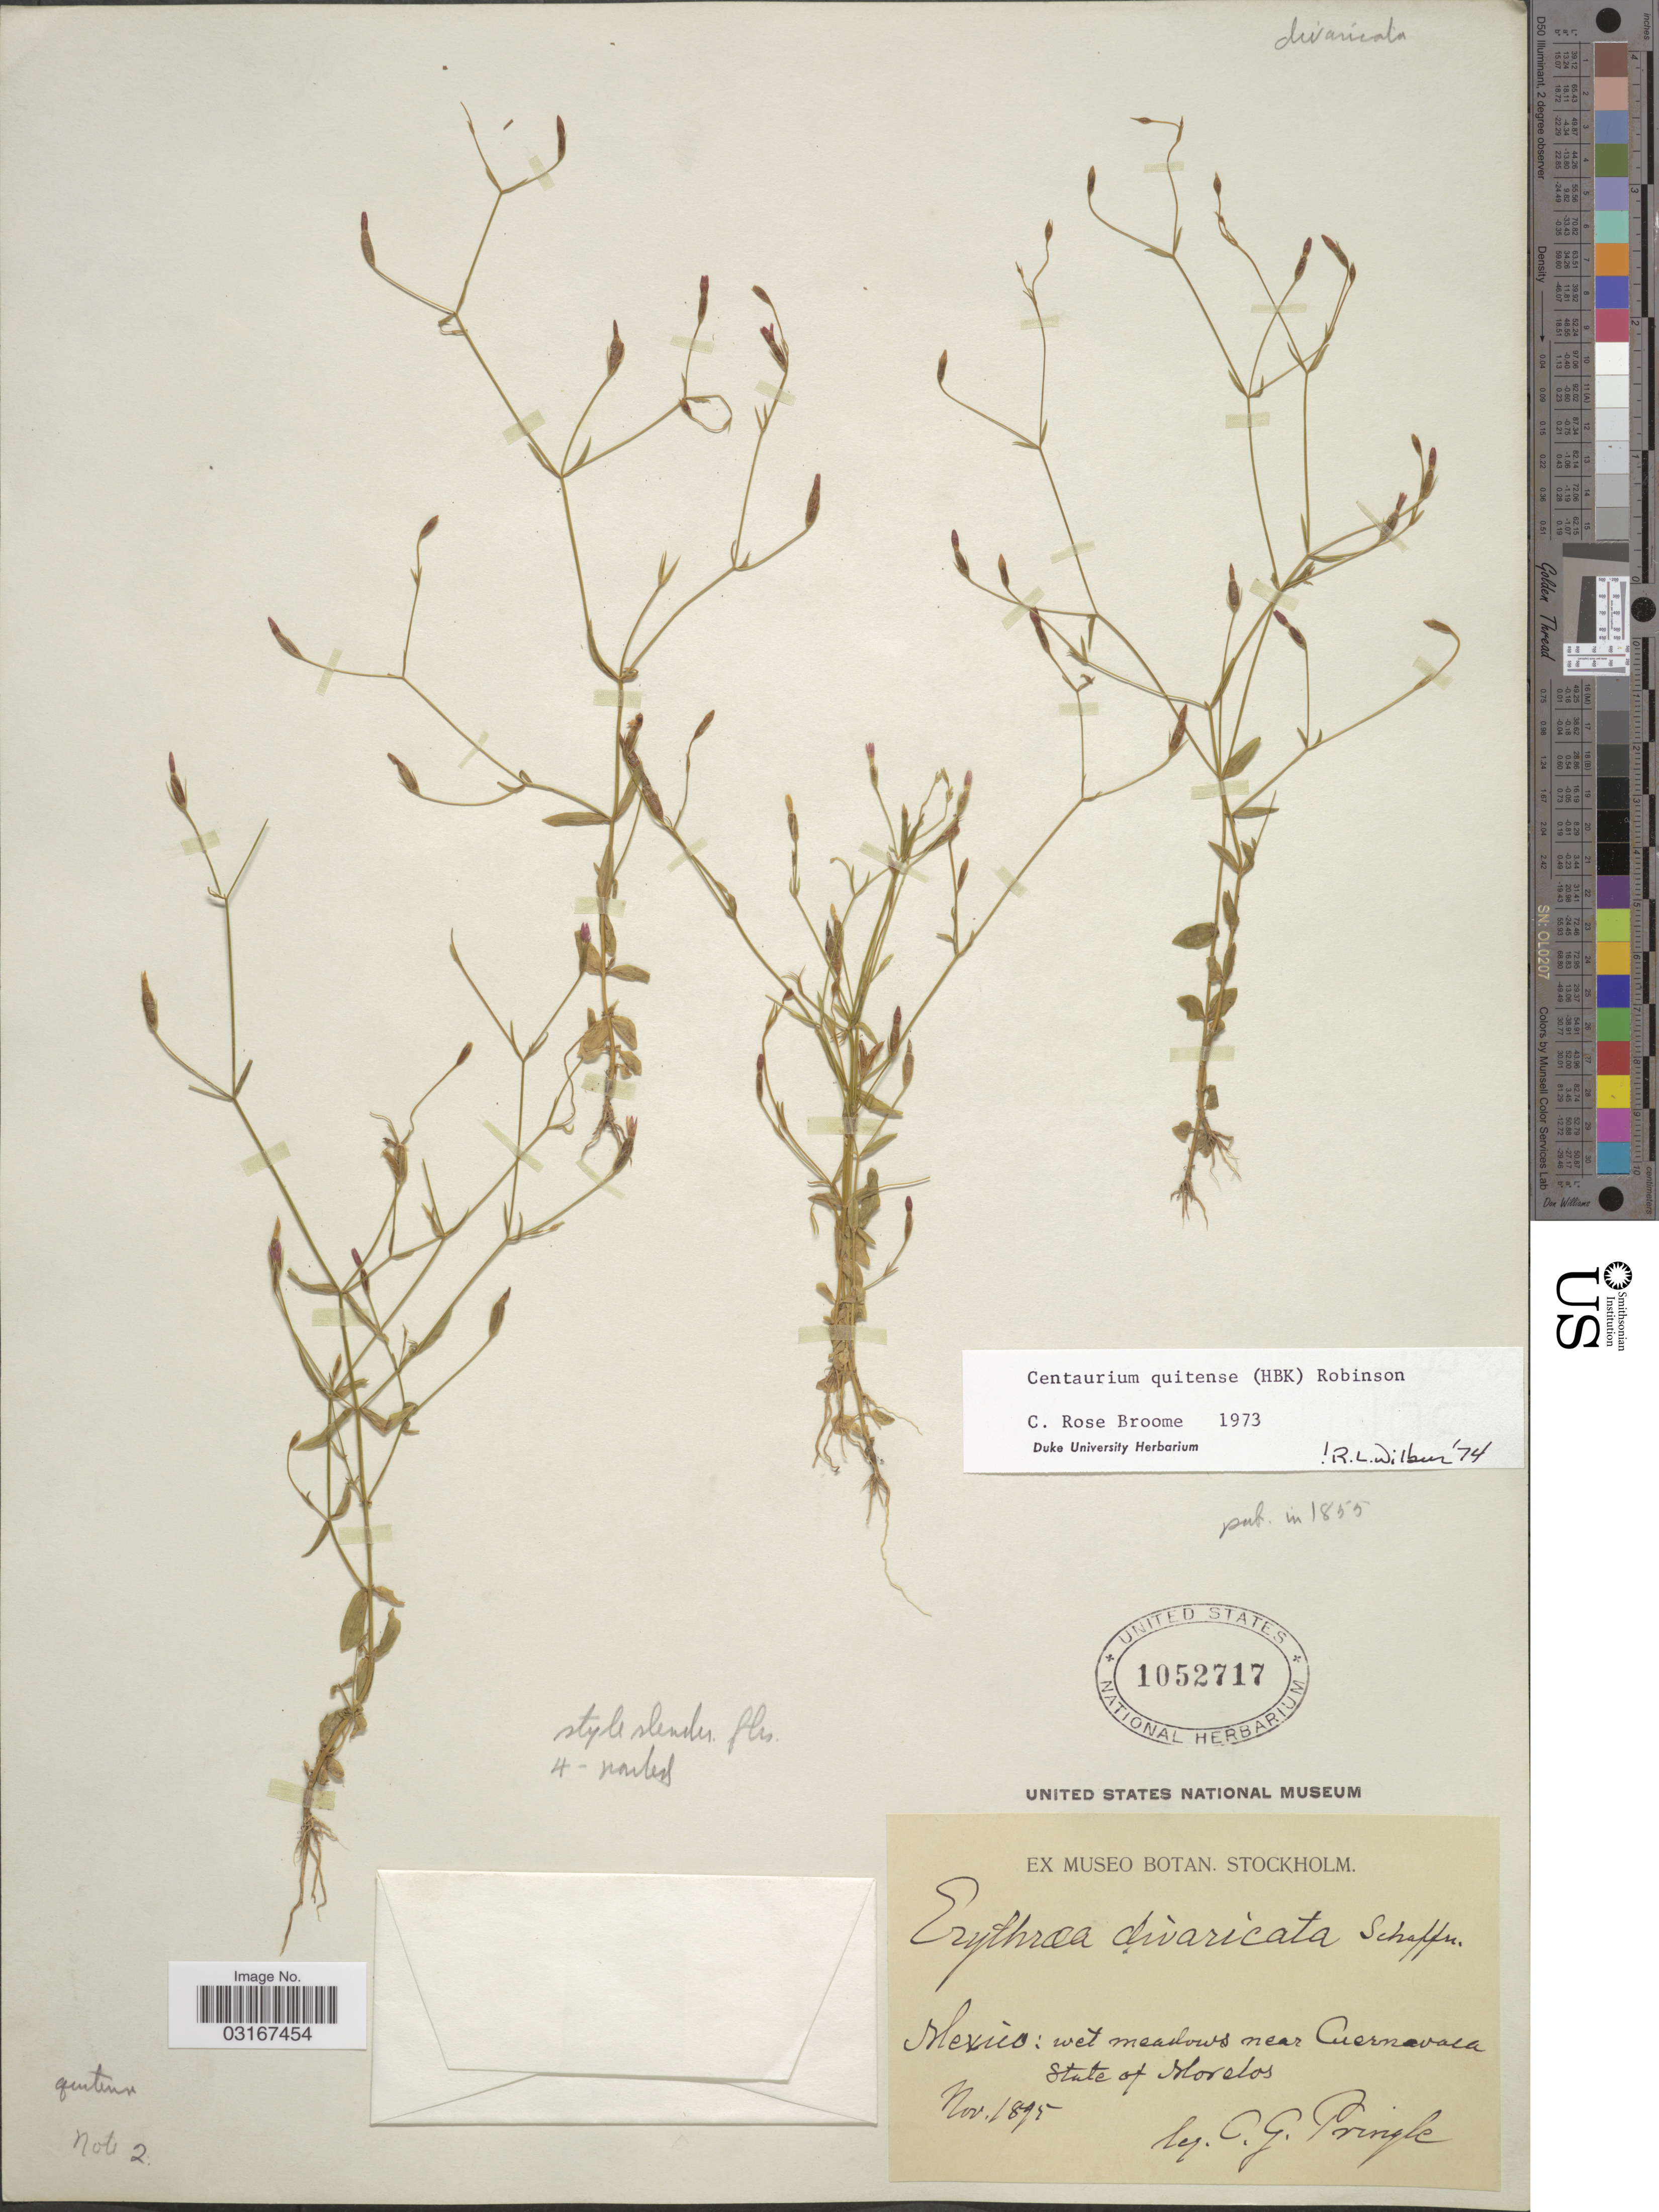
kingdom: Plantae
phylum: Tracheophyta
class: Magnoliopsida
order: Gentianales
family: Gentianaceae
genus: Centaurium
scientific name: Centaurium quitense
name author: (Kunth) B.L. Rob.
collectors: C. G. Pringle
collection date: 1895-11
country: Mexico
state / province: Morelos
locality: Wet meadows near Cuernavaca.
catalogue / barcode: US 1052717